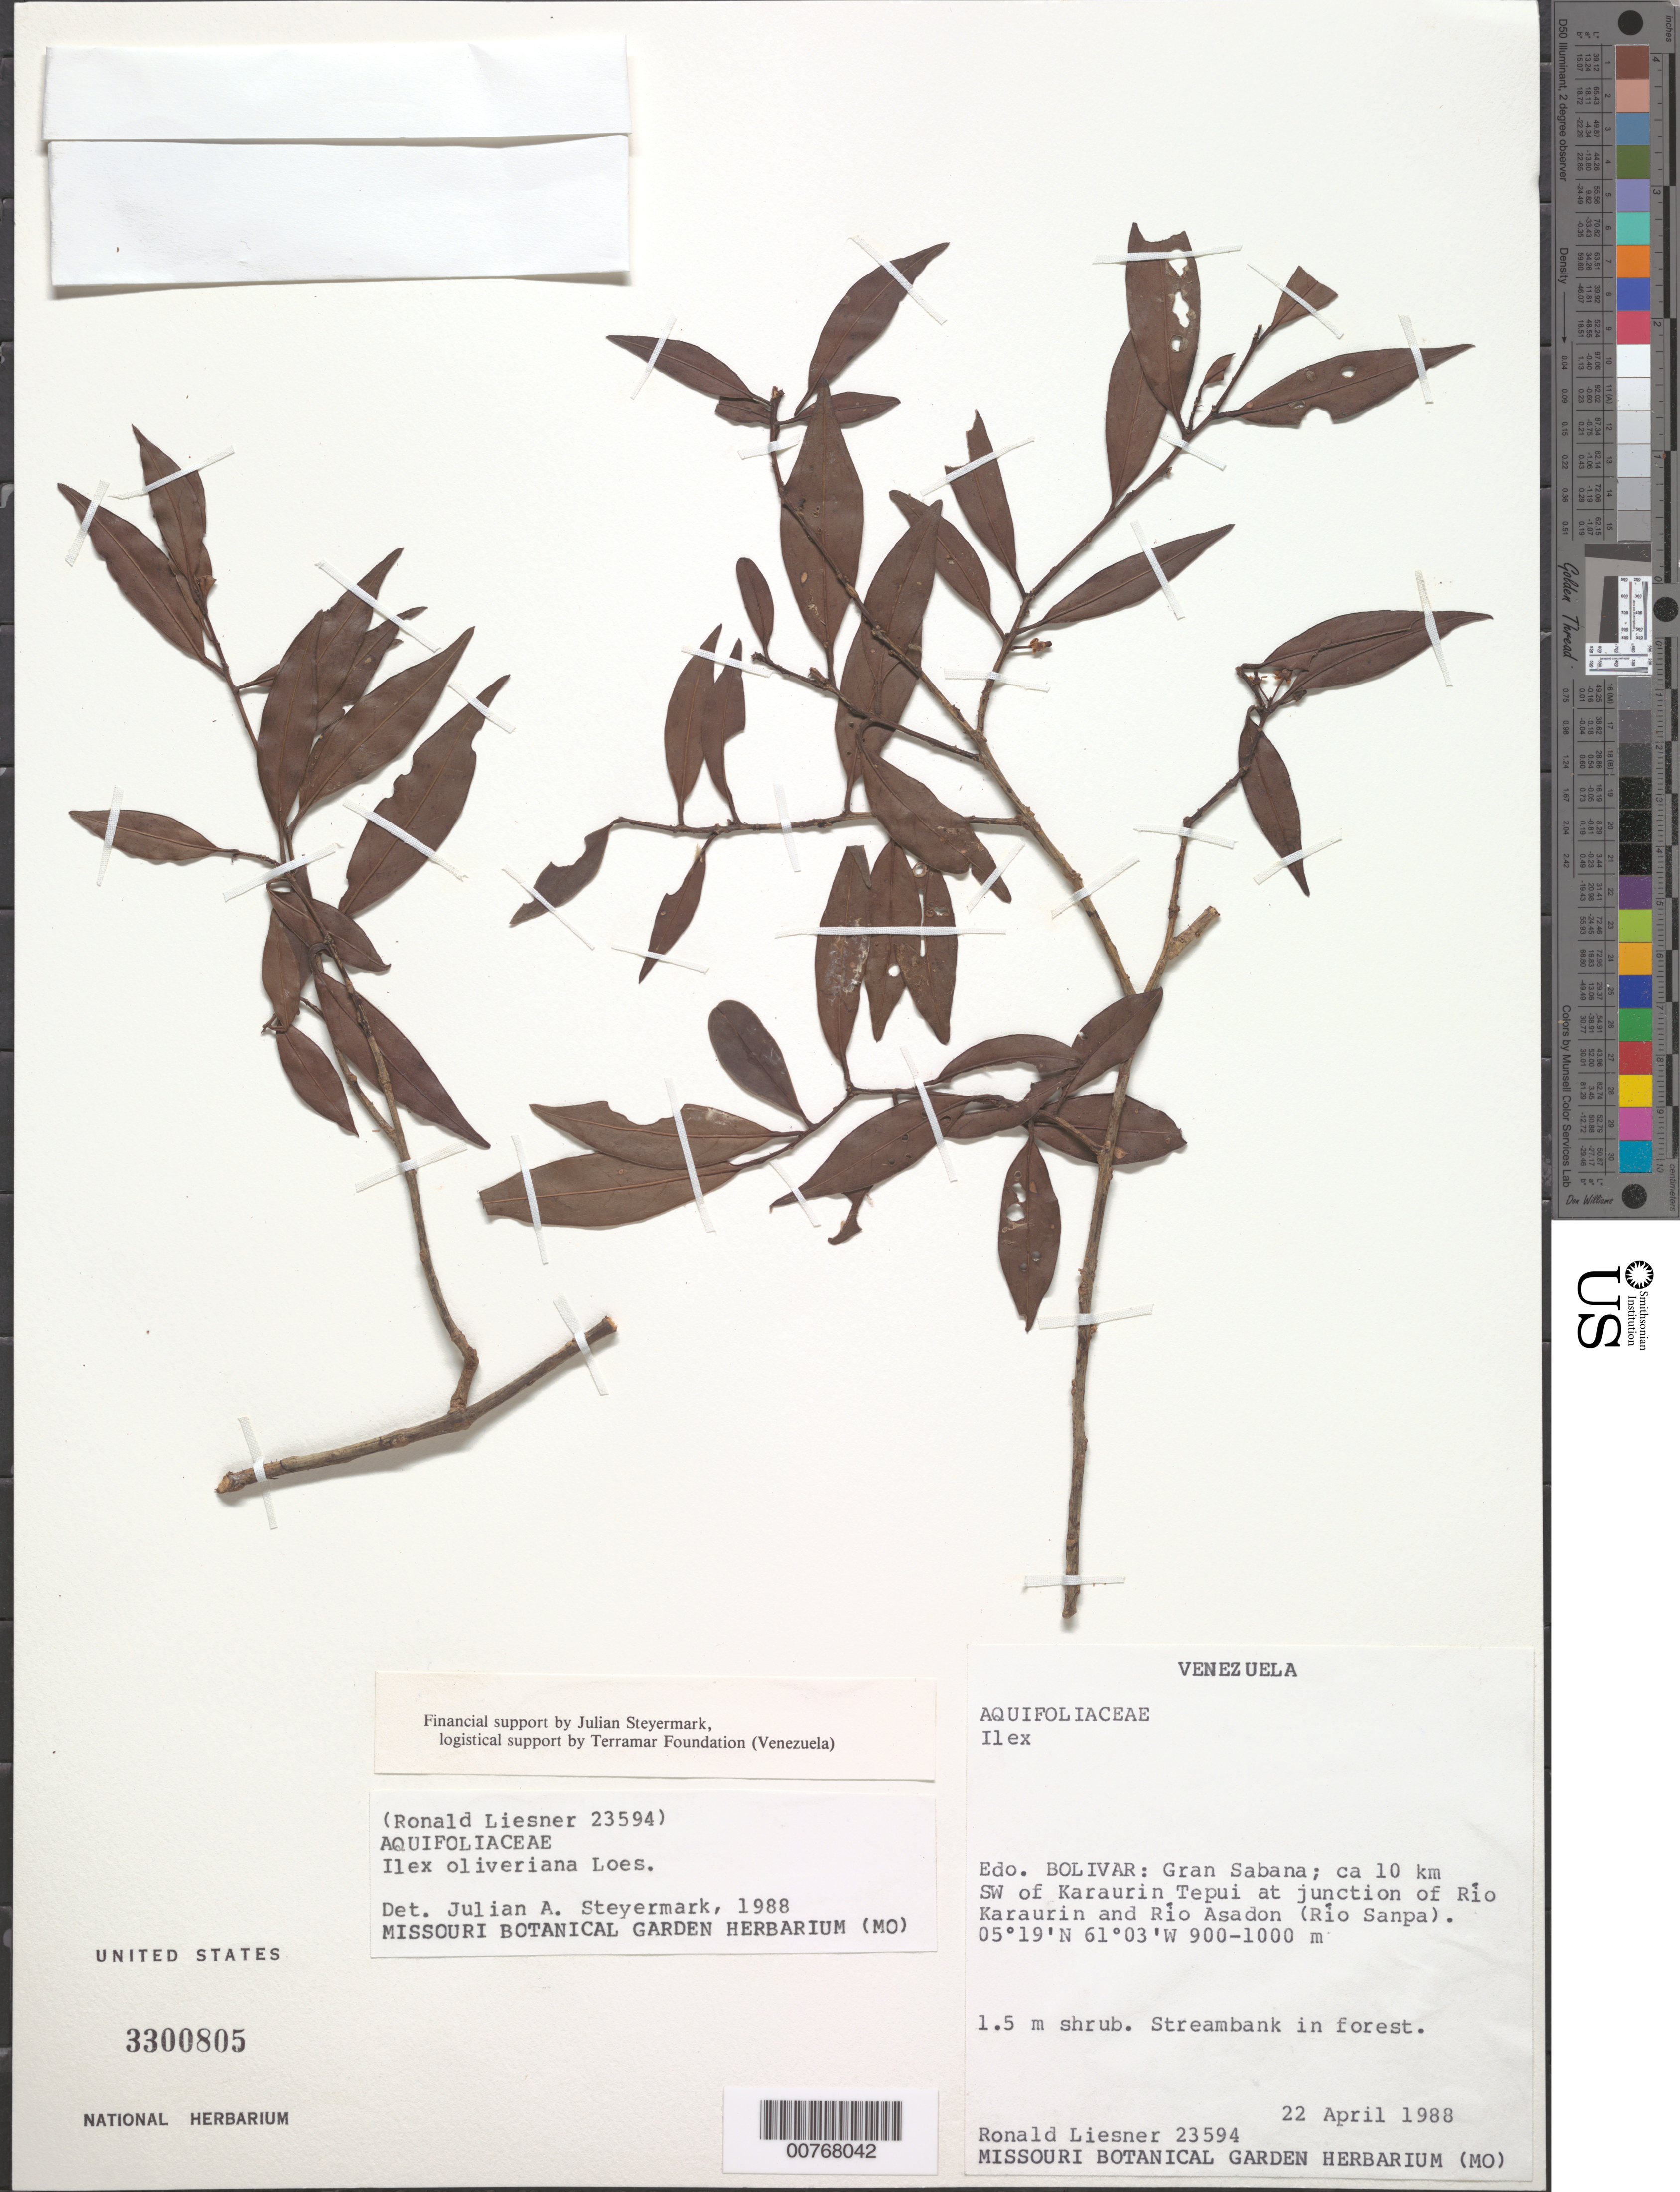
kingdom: Plantae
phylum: Tracheophyta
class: Magnoliopsida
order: Aquifoliales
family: Aquifoliaceae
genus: Ilex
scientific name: Ilex obcordata var. vaccinioides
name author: (Loes.) P. A. González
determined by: Steyermark, Julian A., (VEN)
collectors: R. L. Liesner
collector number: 23594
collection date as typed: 22-Apr-88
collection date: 1988-04-22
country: Venezuela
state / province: Bolívar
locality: Gran Sabana, ca 10 km SW of Karaurin tepuí at junction of Río Karaurin and Río Asadon (Río Sanpa)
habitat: Streambank in forest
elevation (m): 900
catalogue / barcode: US 3300805